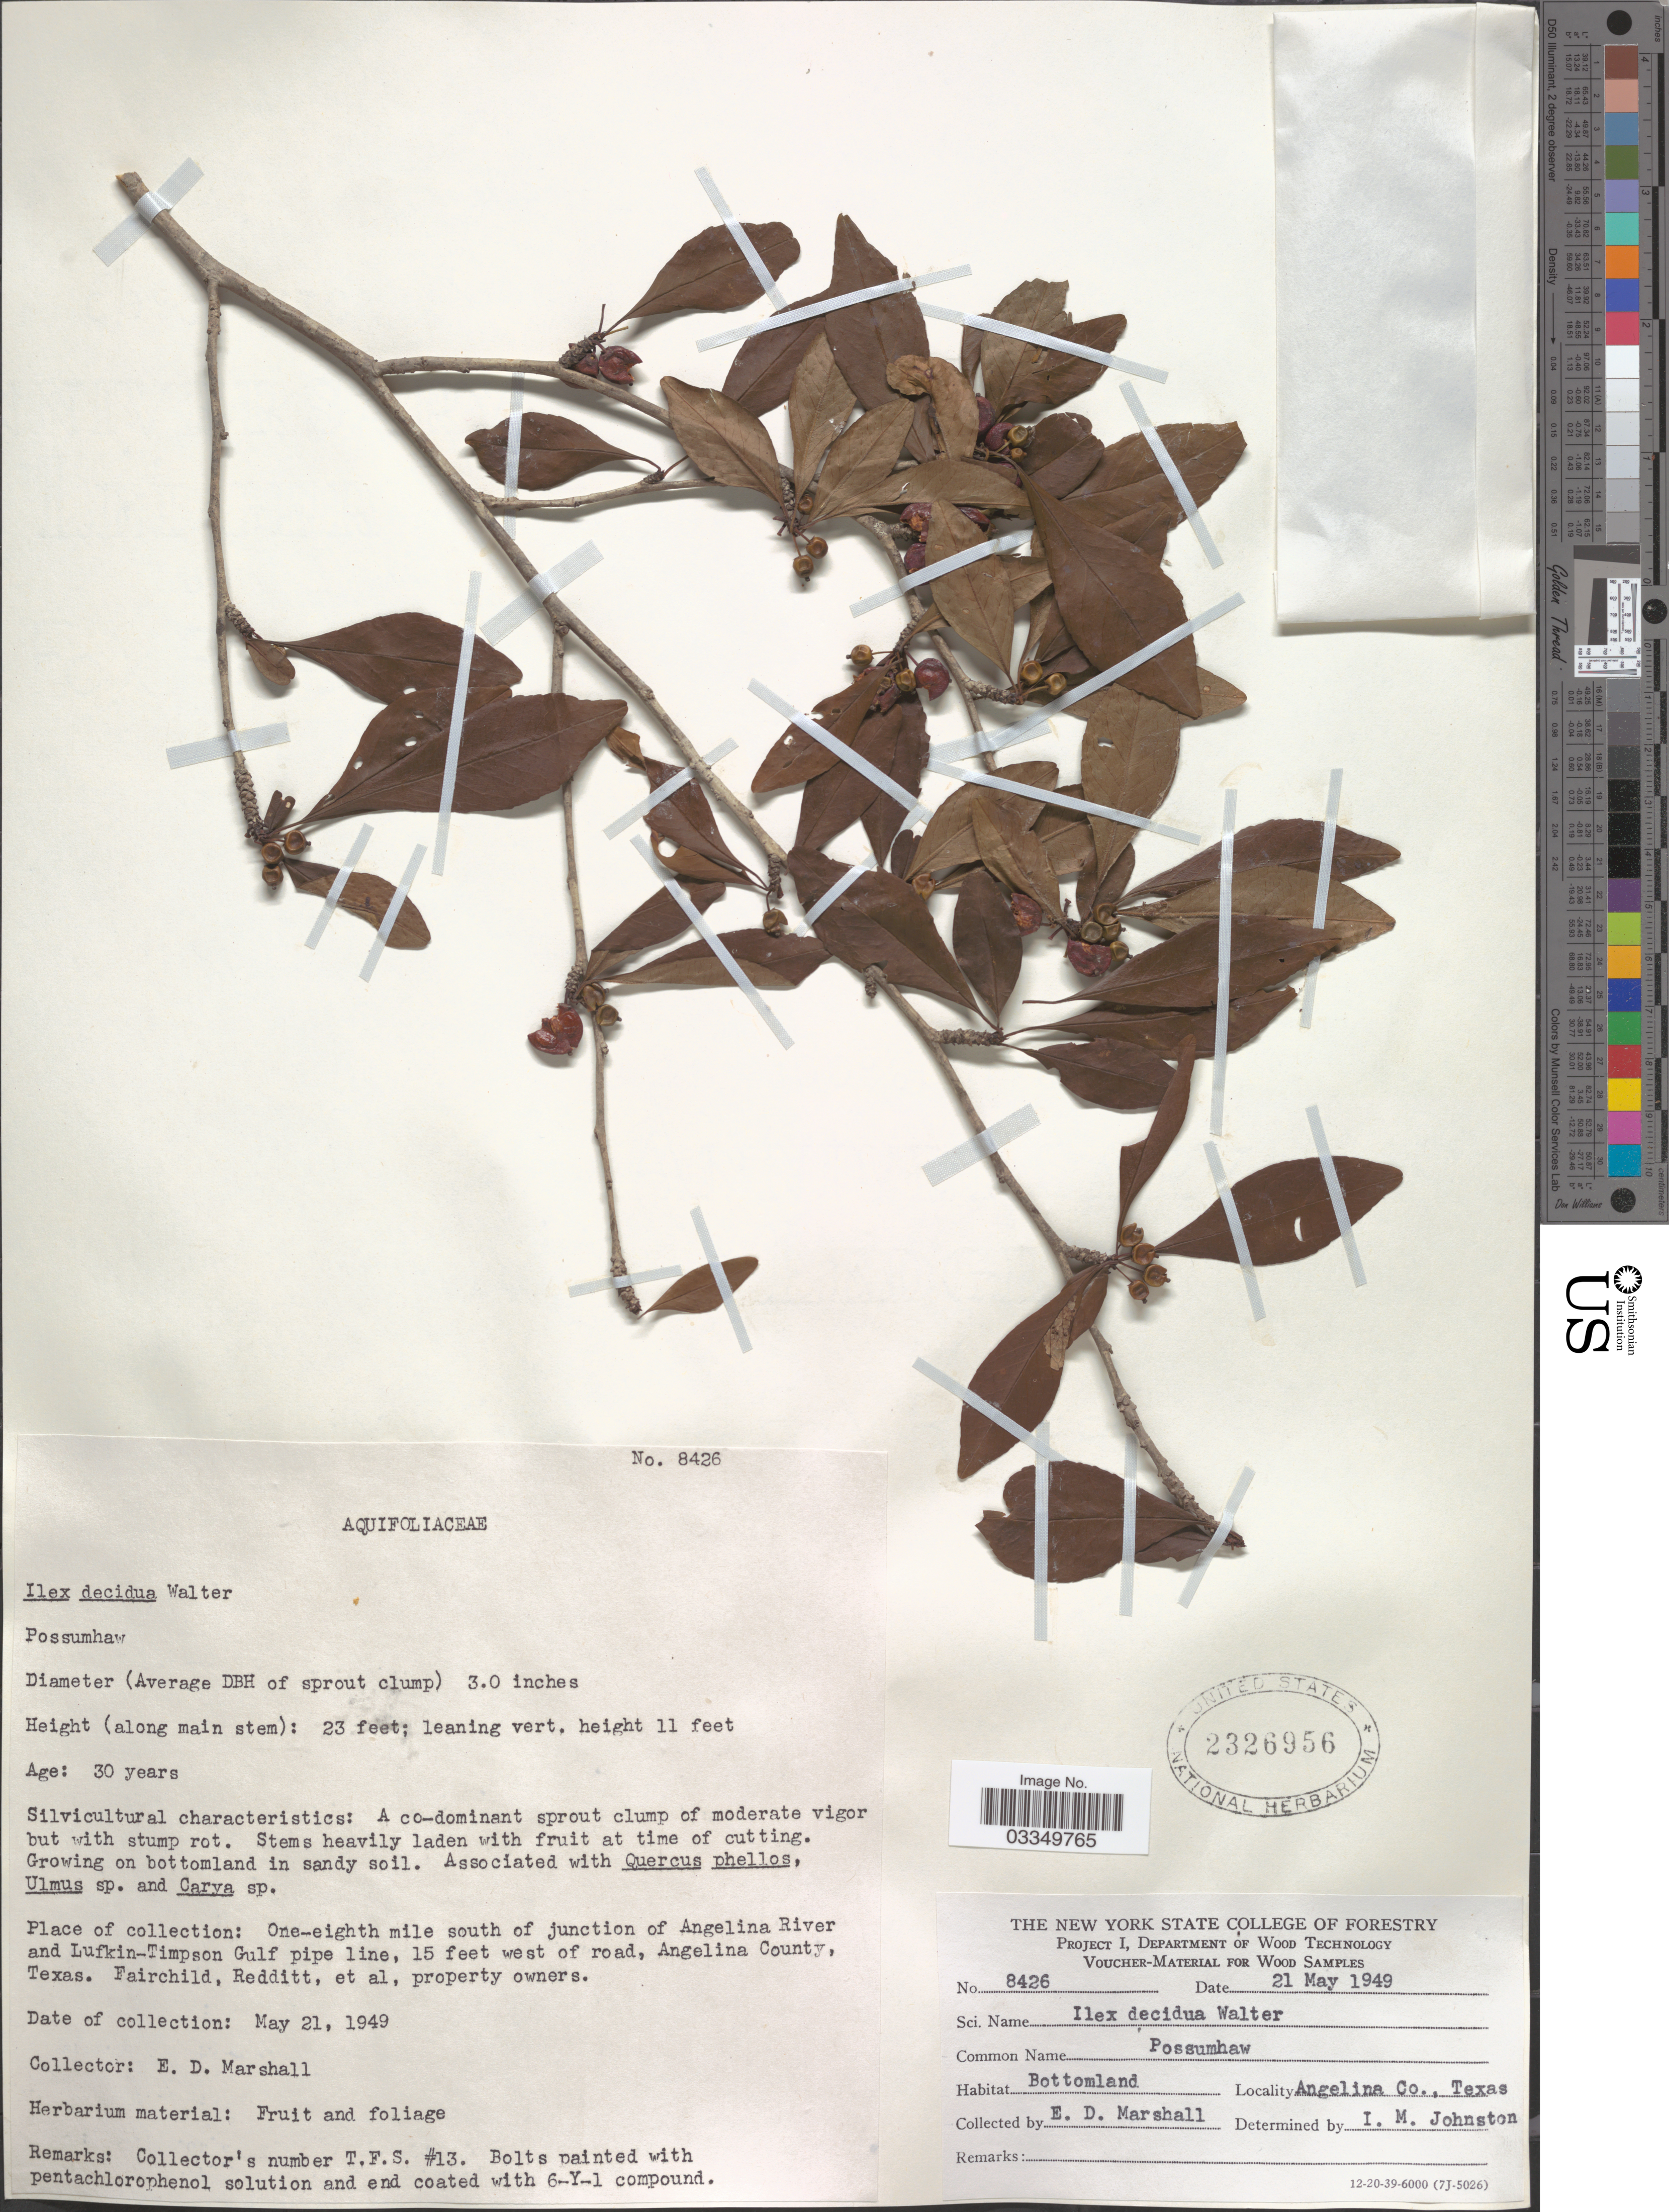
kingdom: Plantae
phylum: Tracheophyta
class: Magnoliopsida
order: Aquifoliales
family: Aquifoliaceae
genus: Ilex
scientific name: Ilex decidua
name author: Walter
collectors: E. D. Marshall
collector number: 8426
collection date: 1949-05-21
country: United States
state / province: Texas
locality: Angelina Co. One-eight mile south of junction of Angelina River and Lufkin-Timpson Gulf pipe line, 15 feet west of road.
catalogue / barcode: US 2326956